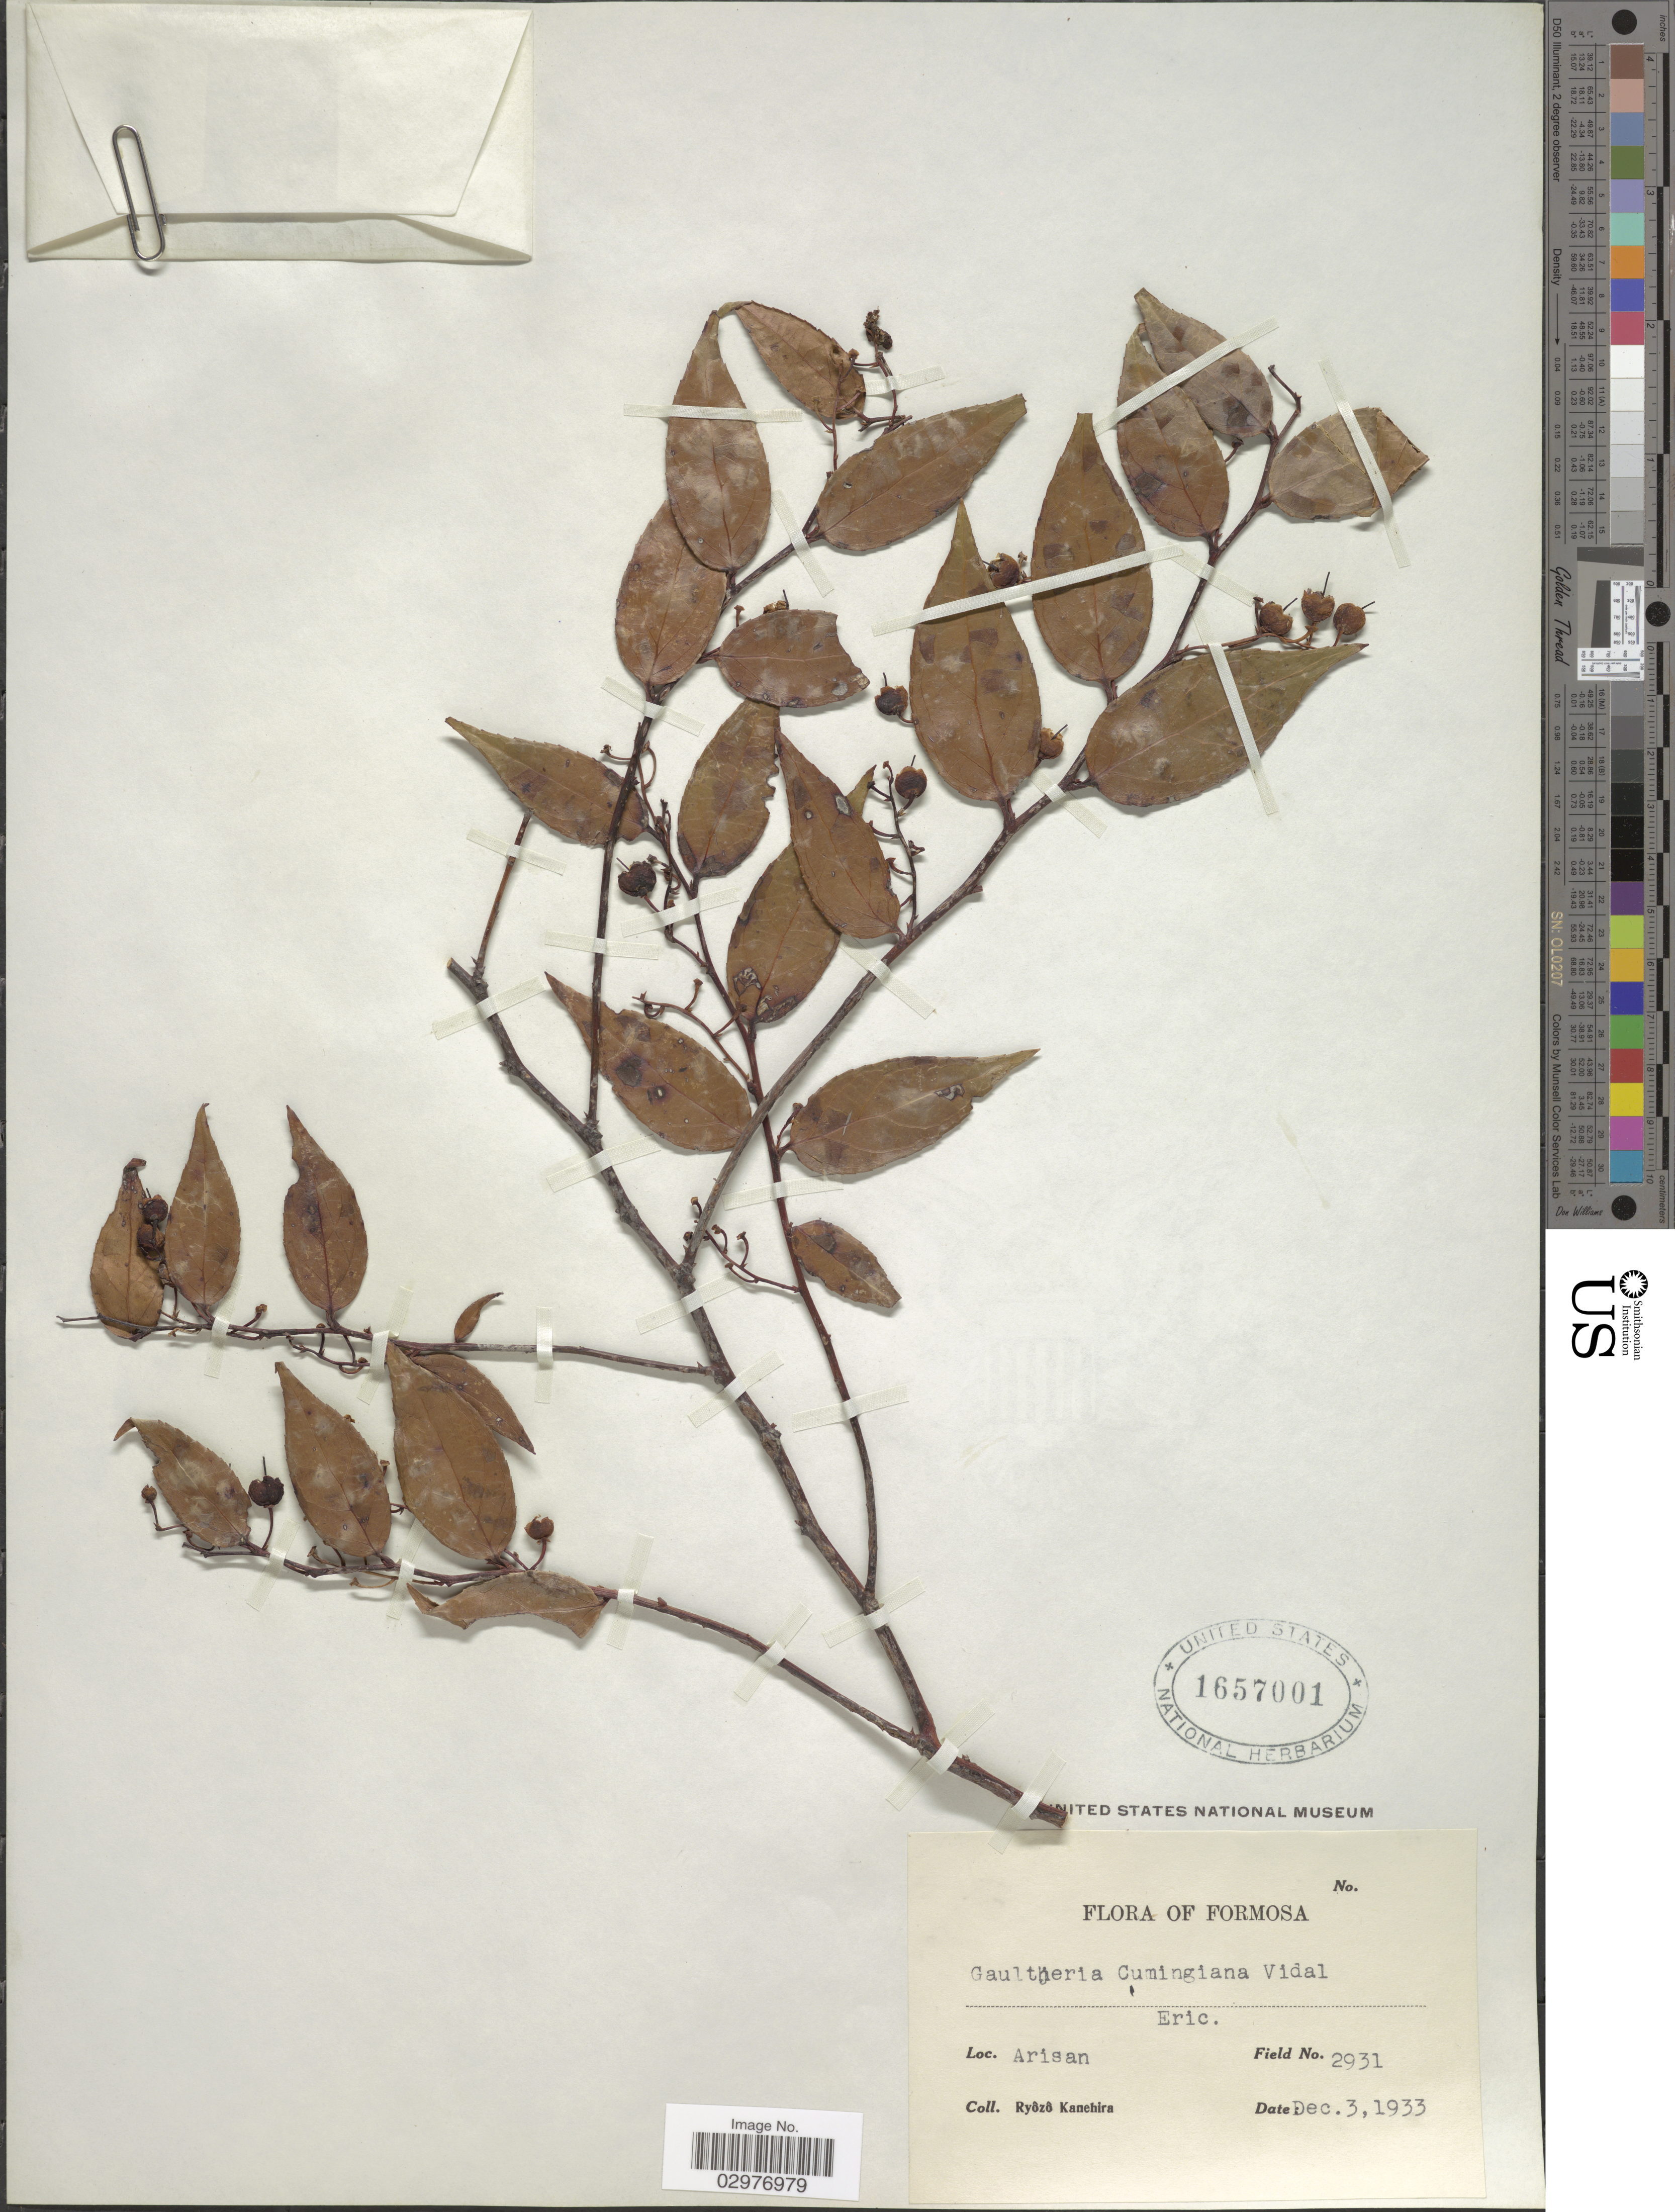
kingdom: Plantae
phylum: Tracheophyta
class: Magnoliopsida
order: Ericales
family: Ericaceae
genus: Gaultheria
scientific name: Gaultheria cumingiana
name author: S. Vidal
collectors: R. Kanehira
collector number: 2931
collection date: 1933-12-03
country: Taiwan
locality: Formosa. Arisan.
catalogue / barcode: US 1657001